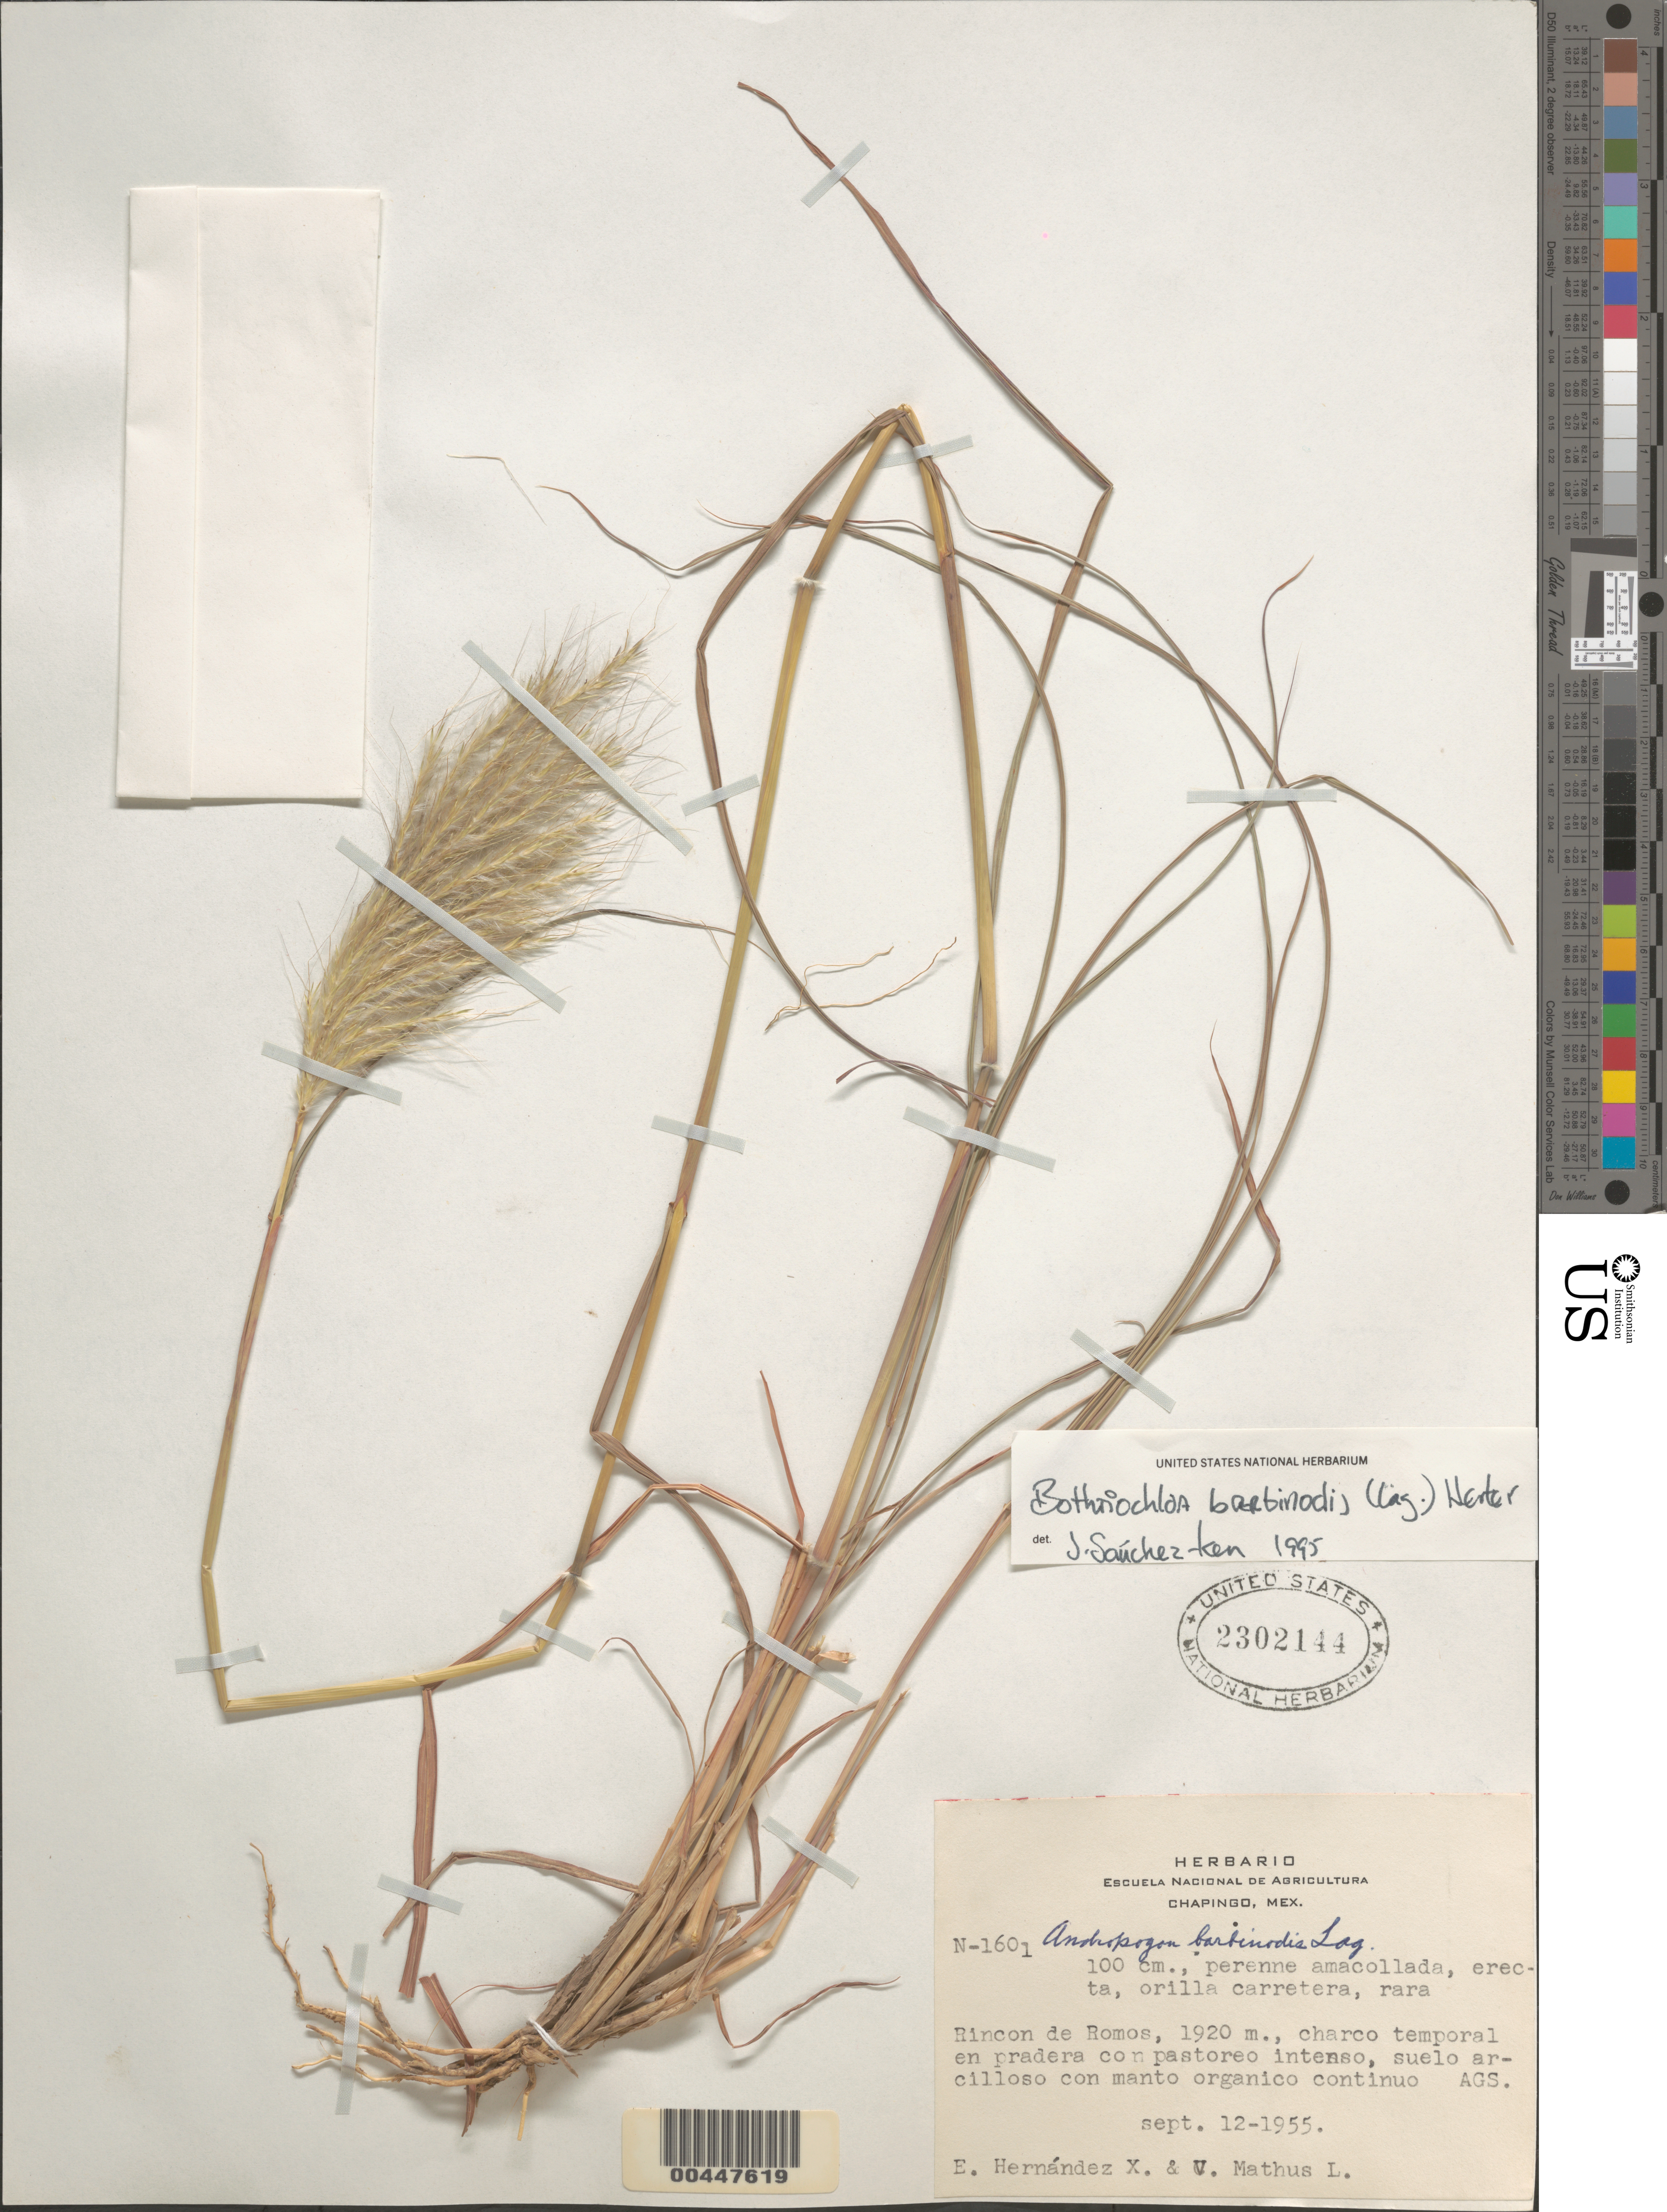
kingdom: Plantae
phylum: Tracheophyta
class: Liliopsida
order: Poales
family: Poaceae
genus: Bothriochloa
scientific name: Bothriochloa barbinodis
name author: (Lag.) Herter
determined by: Sánchez-Ken, J. G.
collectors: E. I. Hernández-X. & V. Mathus L.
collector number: N-1601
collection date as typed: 12 Sep 1955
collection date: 1955-09-12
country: Mexico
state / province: Aguascalientes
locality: Rincon de Romos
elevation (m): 1920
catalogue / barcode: US 2302144